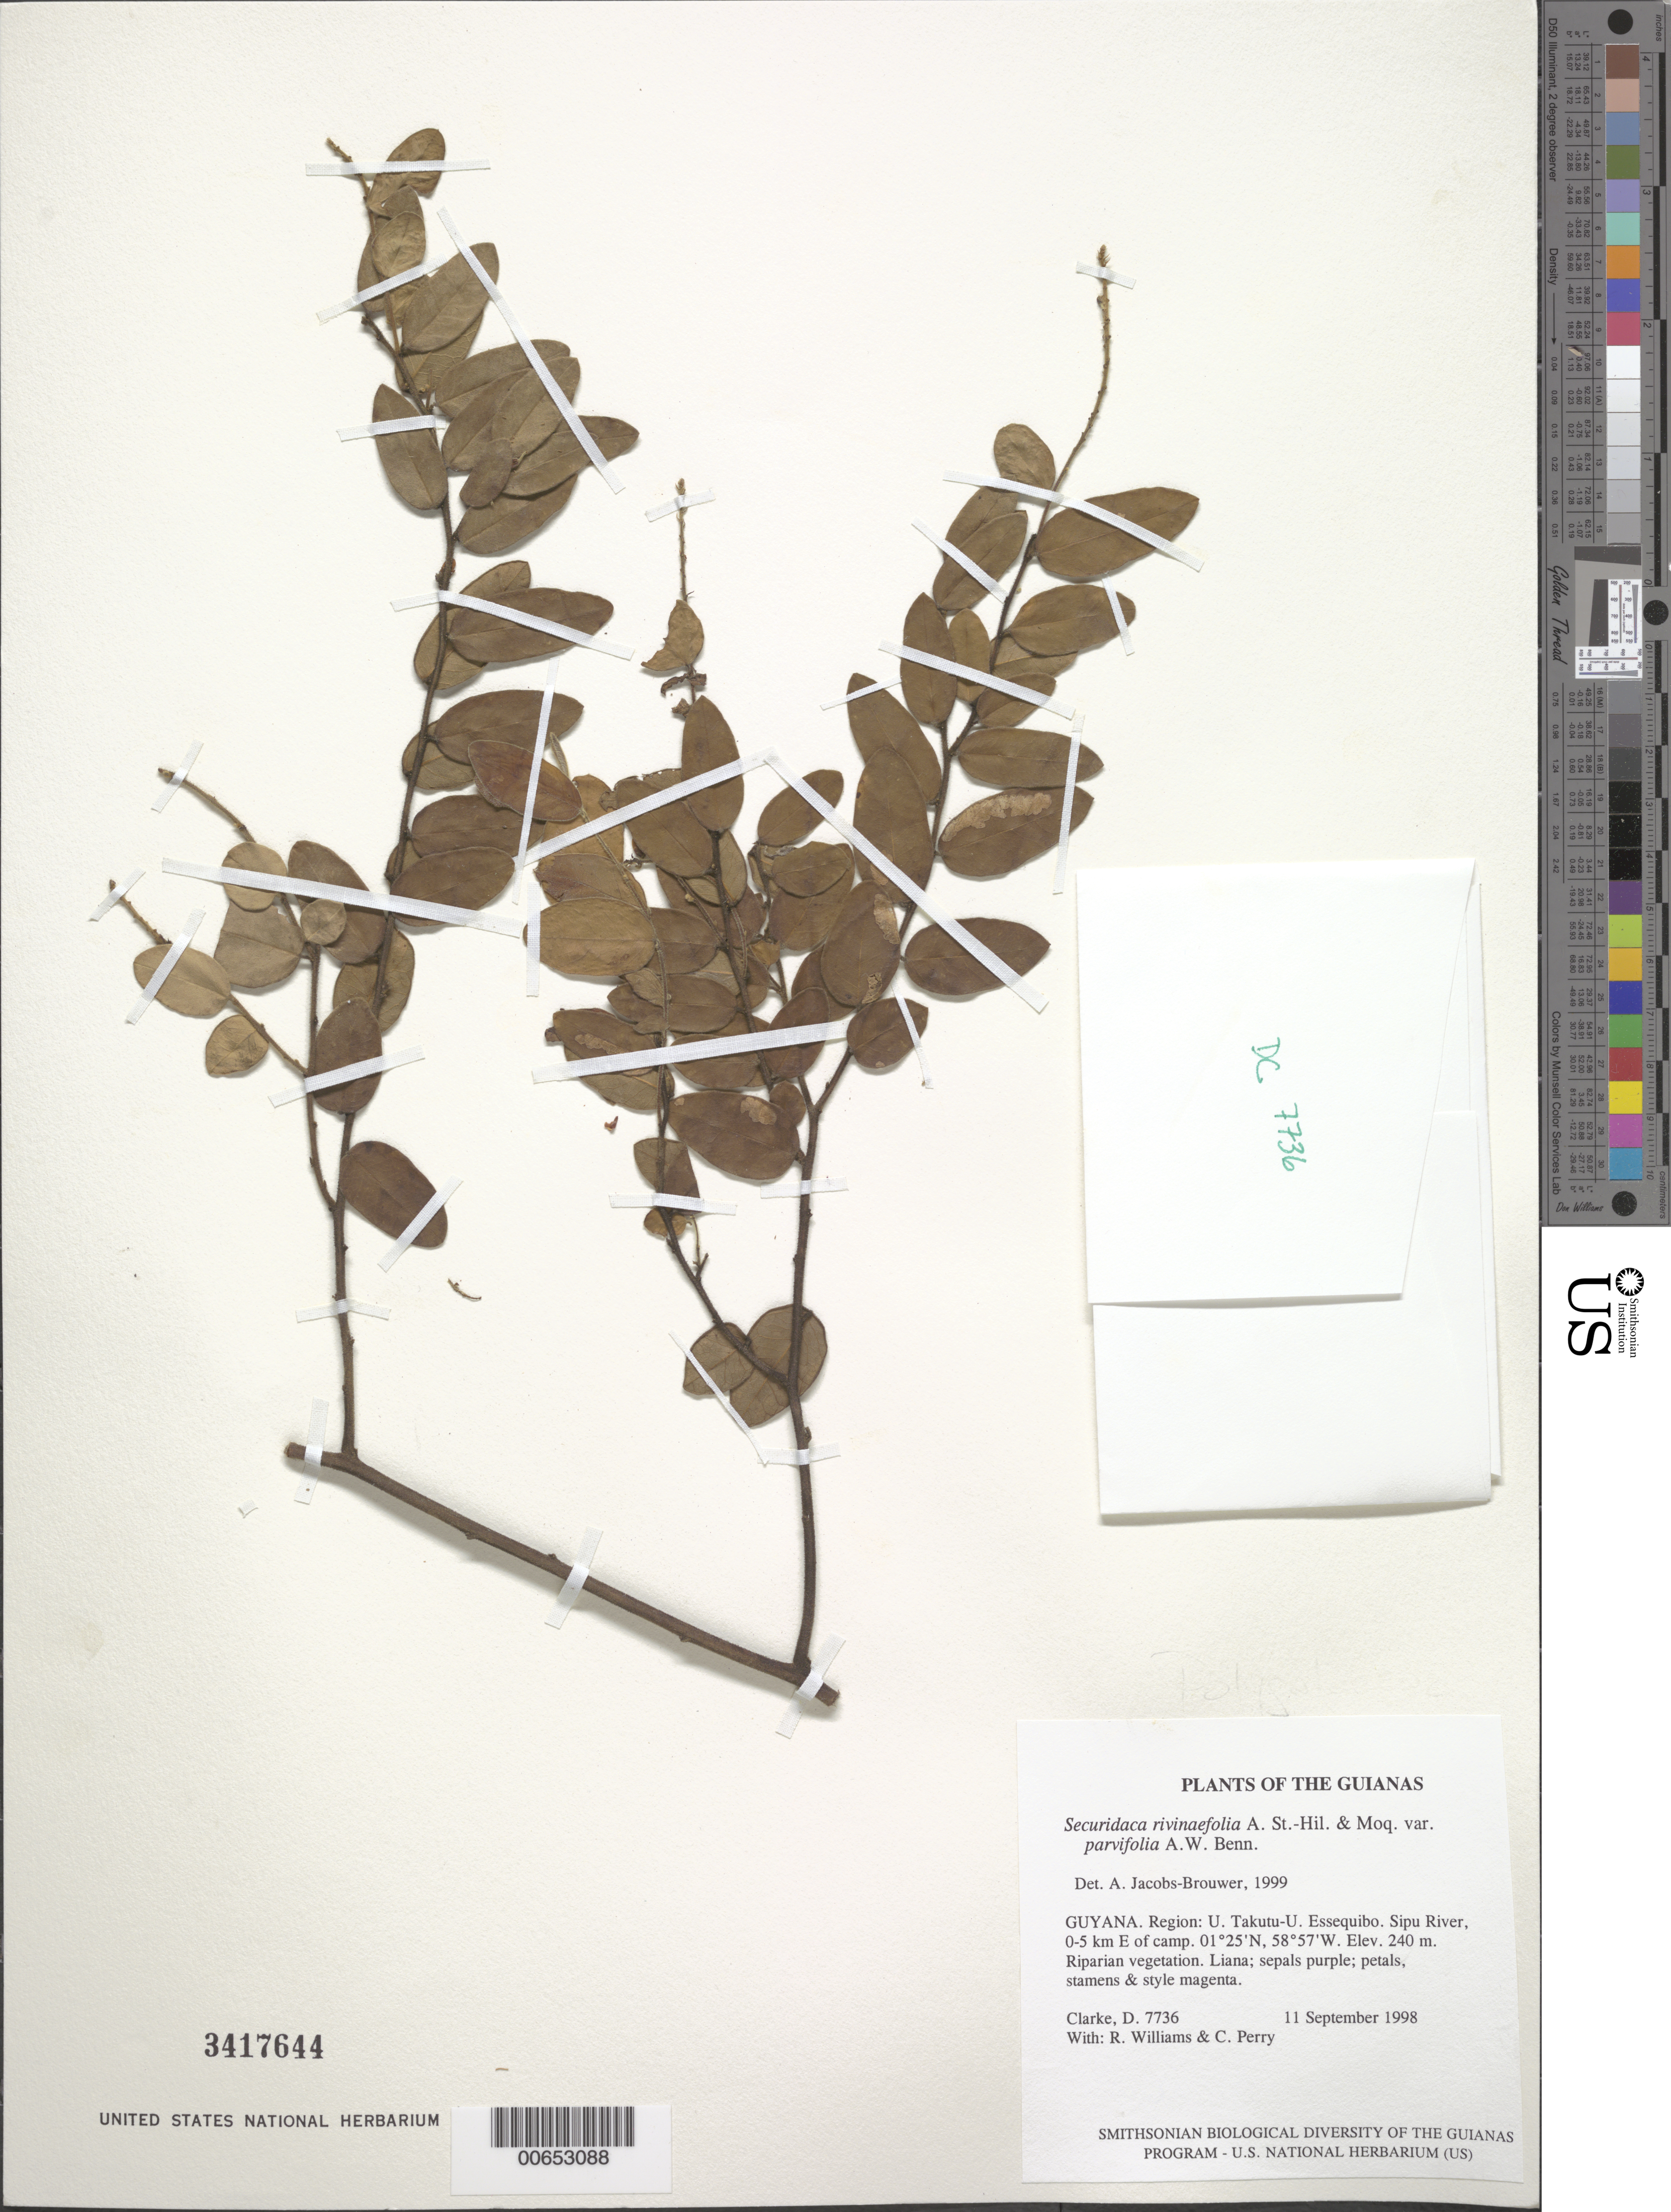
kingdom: Plantae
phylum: Tracheophyta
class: Magnoliopsida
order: Fabales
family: Polygalaceae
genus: Securidaca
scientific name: Securidaca rivinifolia var. parvifolia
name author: A.W. Benn.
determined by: Jacobs-Brouwer, A.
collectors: H. D. Clarke, R. Williams & C. Perry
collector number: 7736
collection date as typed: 11 September 1998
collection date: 1998-09-11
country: Guyana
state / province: U. Takutu-U. Essequibo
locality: Sipu River, 0-5 km E of camp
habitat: Riparian vegetation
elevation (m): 240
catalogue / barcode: US 3417644